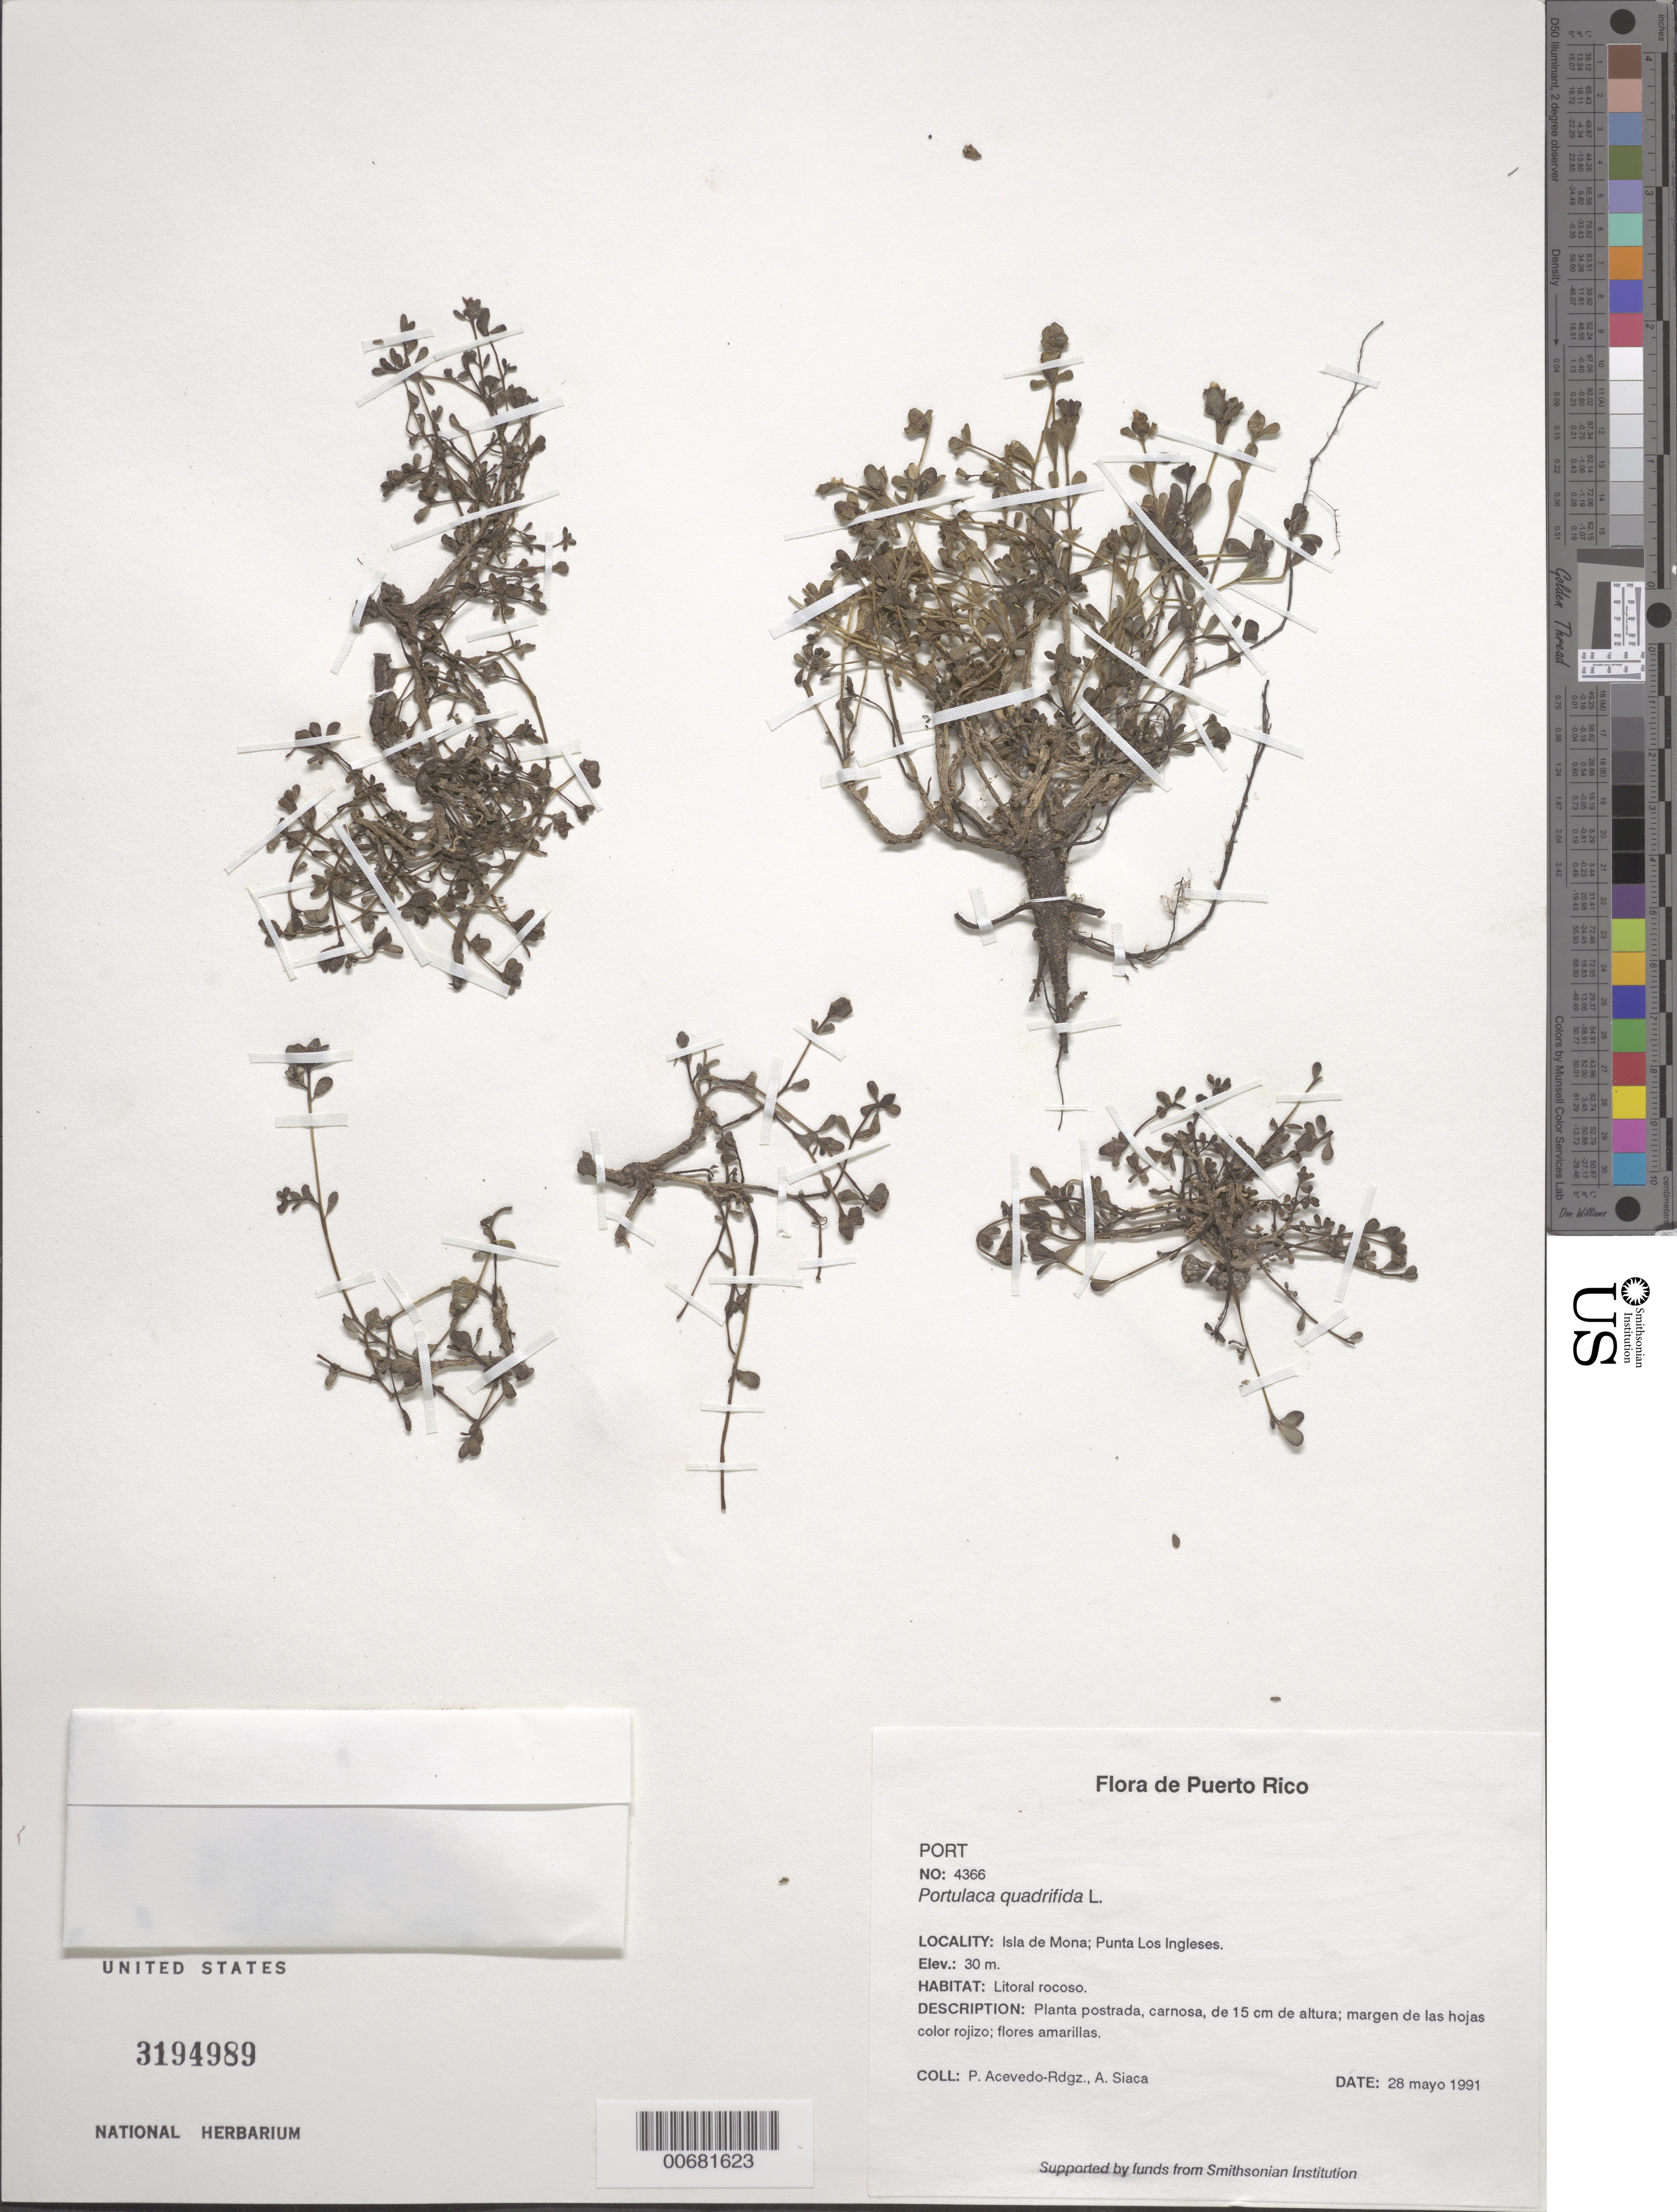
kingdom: Plantae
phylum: Tracheophyta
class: Magnoliopsida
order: Caryophyllales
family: Portulacaceae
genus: Portulaca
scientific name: Portulaca quadrifida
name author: L.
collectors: P. Acevedo-Rodr. & A. Siaca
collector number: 4366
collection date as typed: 28 May 1991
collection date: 1991-05-28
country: Puerto Rico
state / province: Mayaguëz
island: Mona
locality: Isla de Mona; Punta Los Ingleses.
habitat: Litoral rocoso.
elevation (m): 30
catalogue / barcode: US 3194989